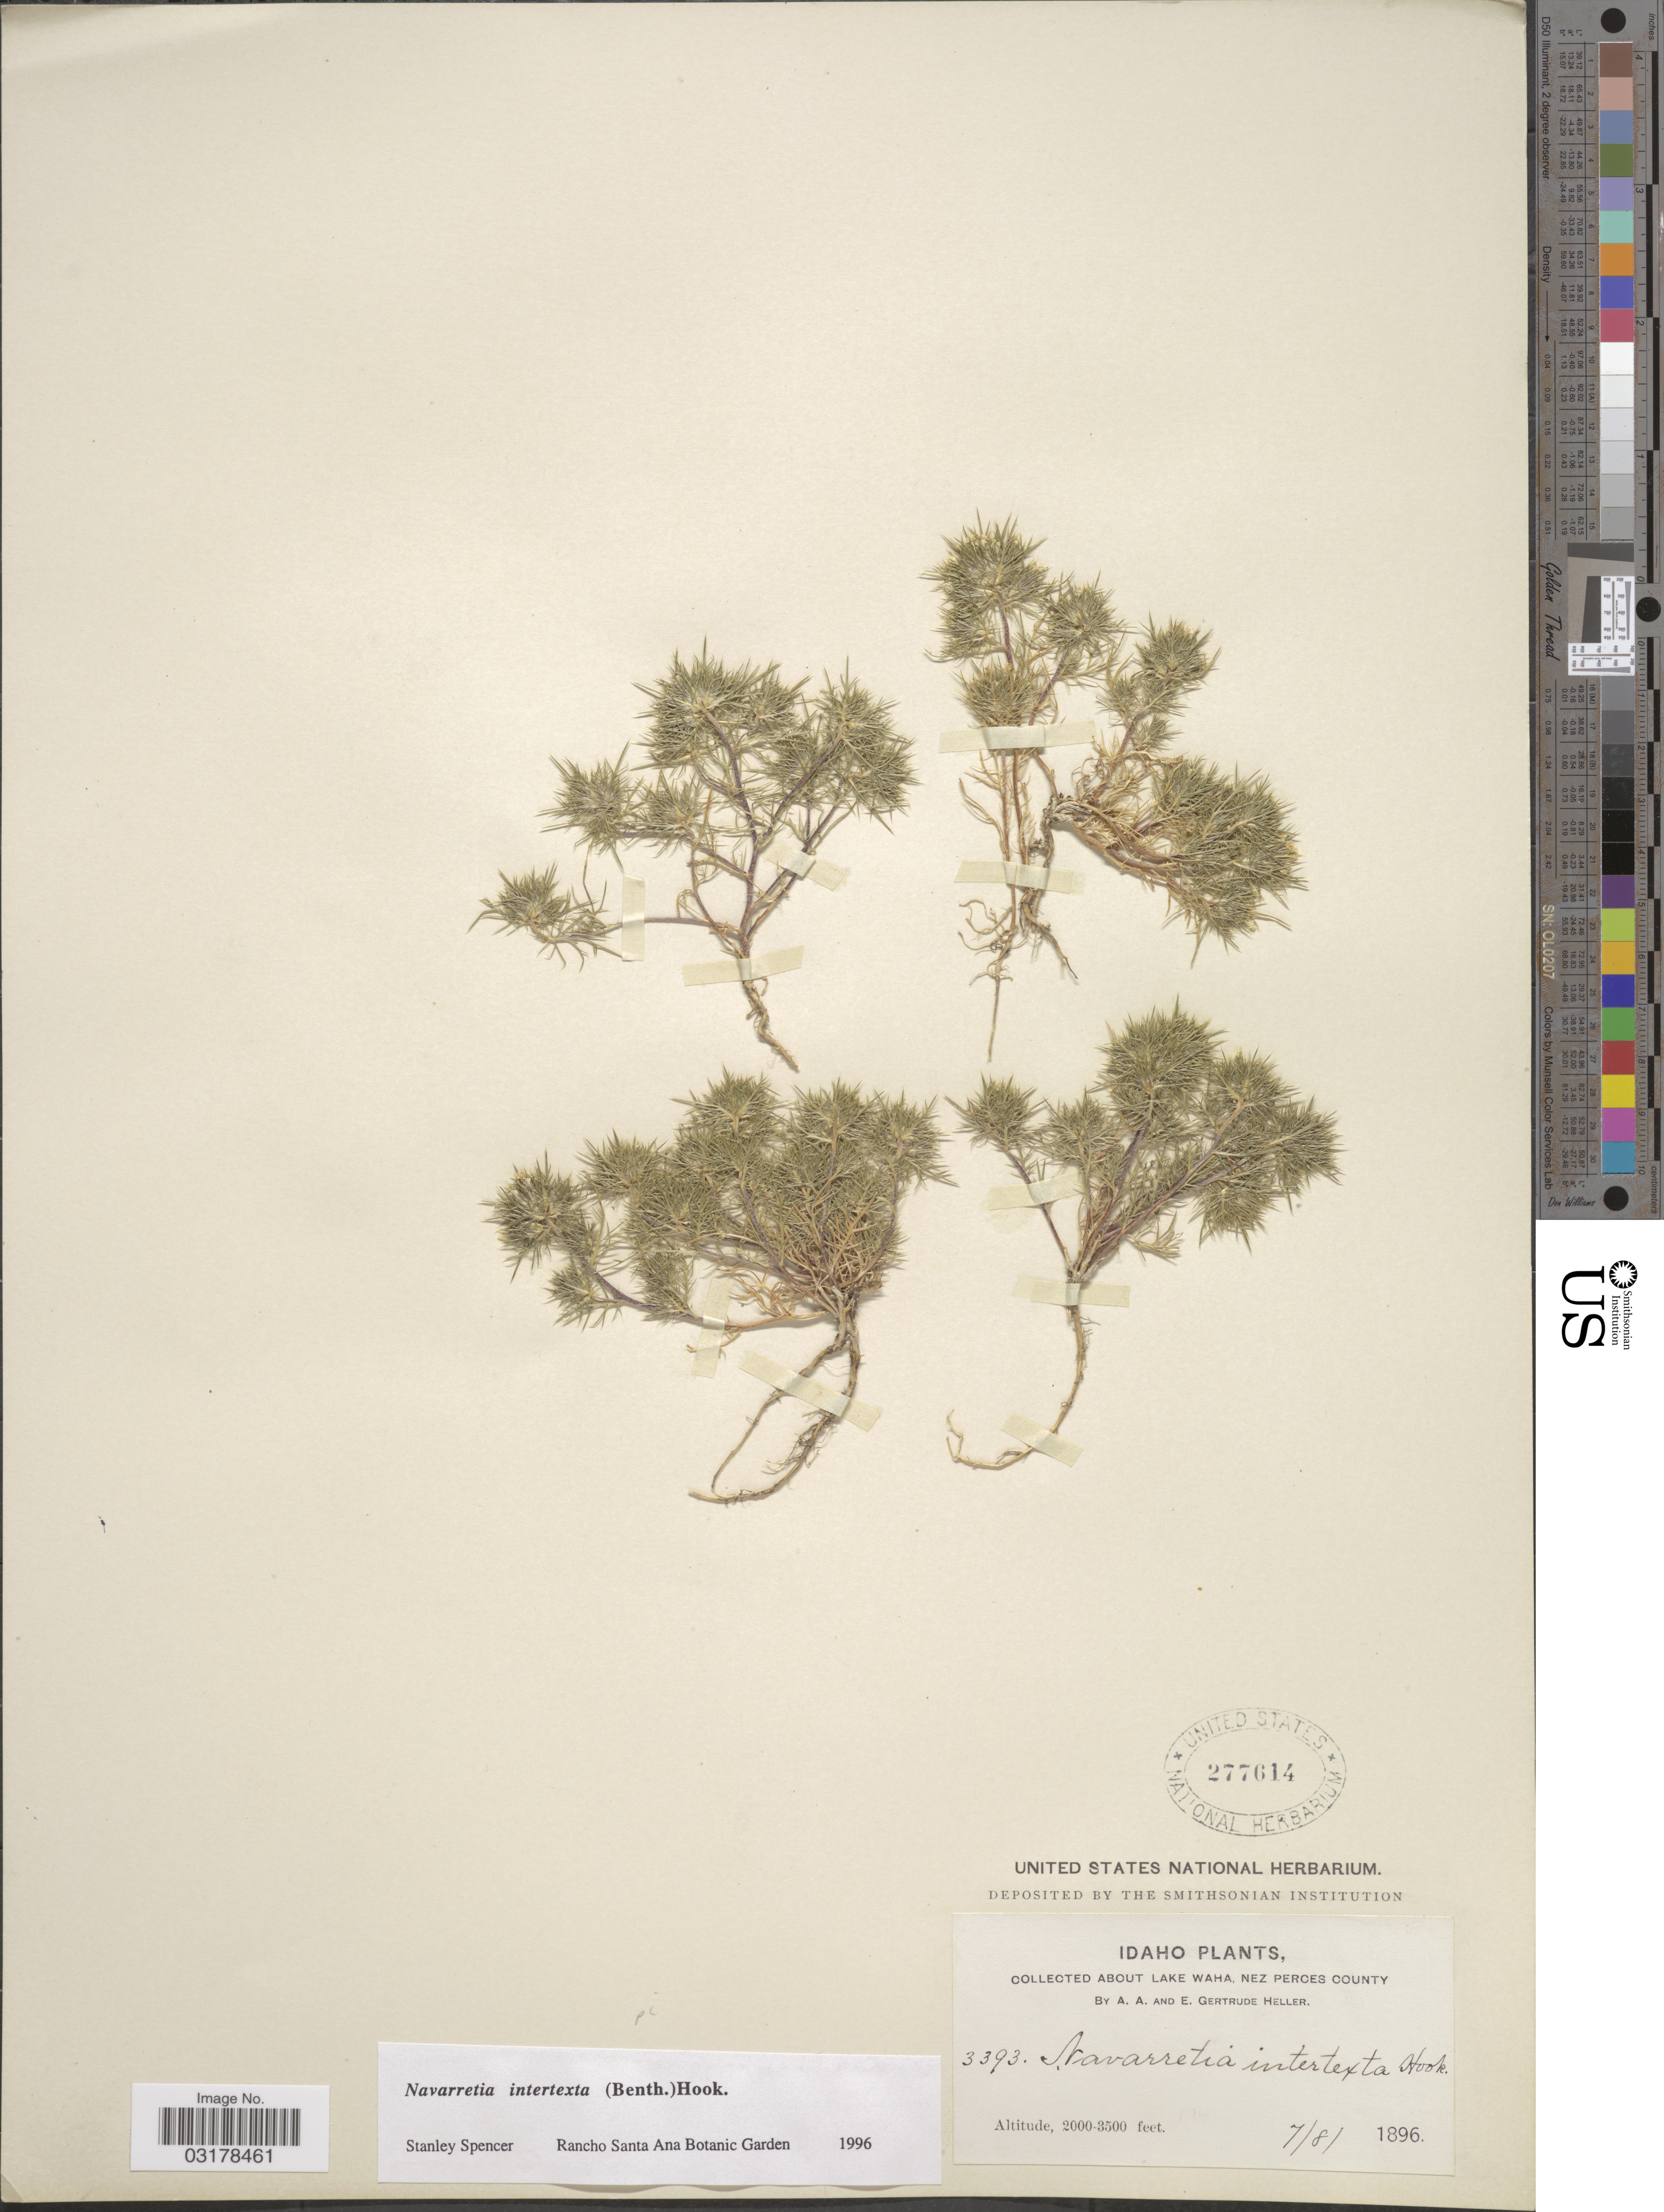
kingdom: Plantae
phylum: Tracheophyta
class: Magnoliopsida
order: Ericales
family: Polemoniaceae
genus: Navarretia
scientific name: Navarretia intertexta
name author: (Benth.) Hook.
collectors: A. A. Heller & E. G. Heller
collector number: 3393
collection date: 1896-07-08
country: United States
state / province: Idaho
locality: About Lake Waha, Nez Perces County.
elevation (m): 610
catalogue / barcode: US 277614